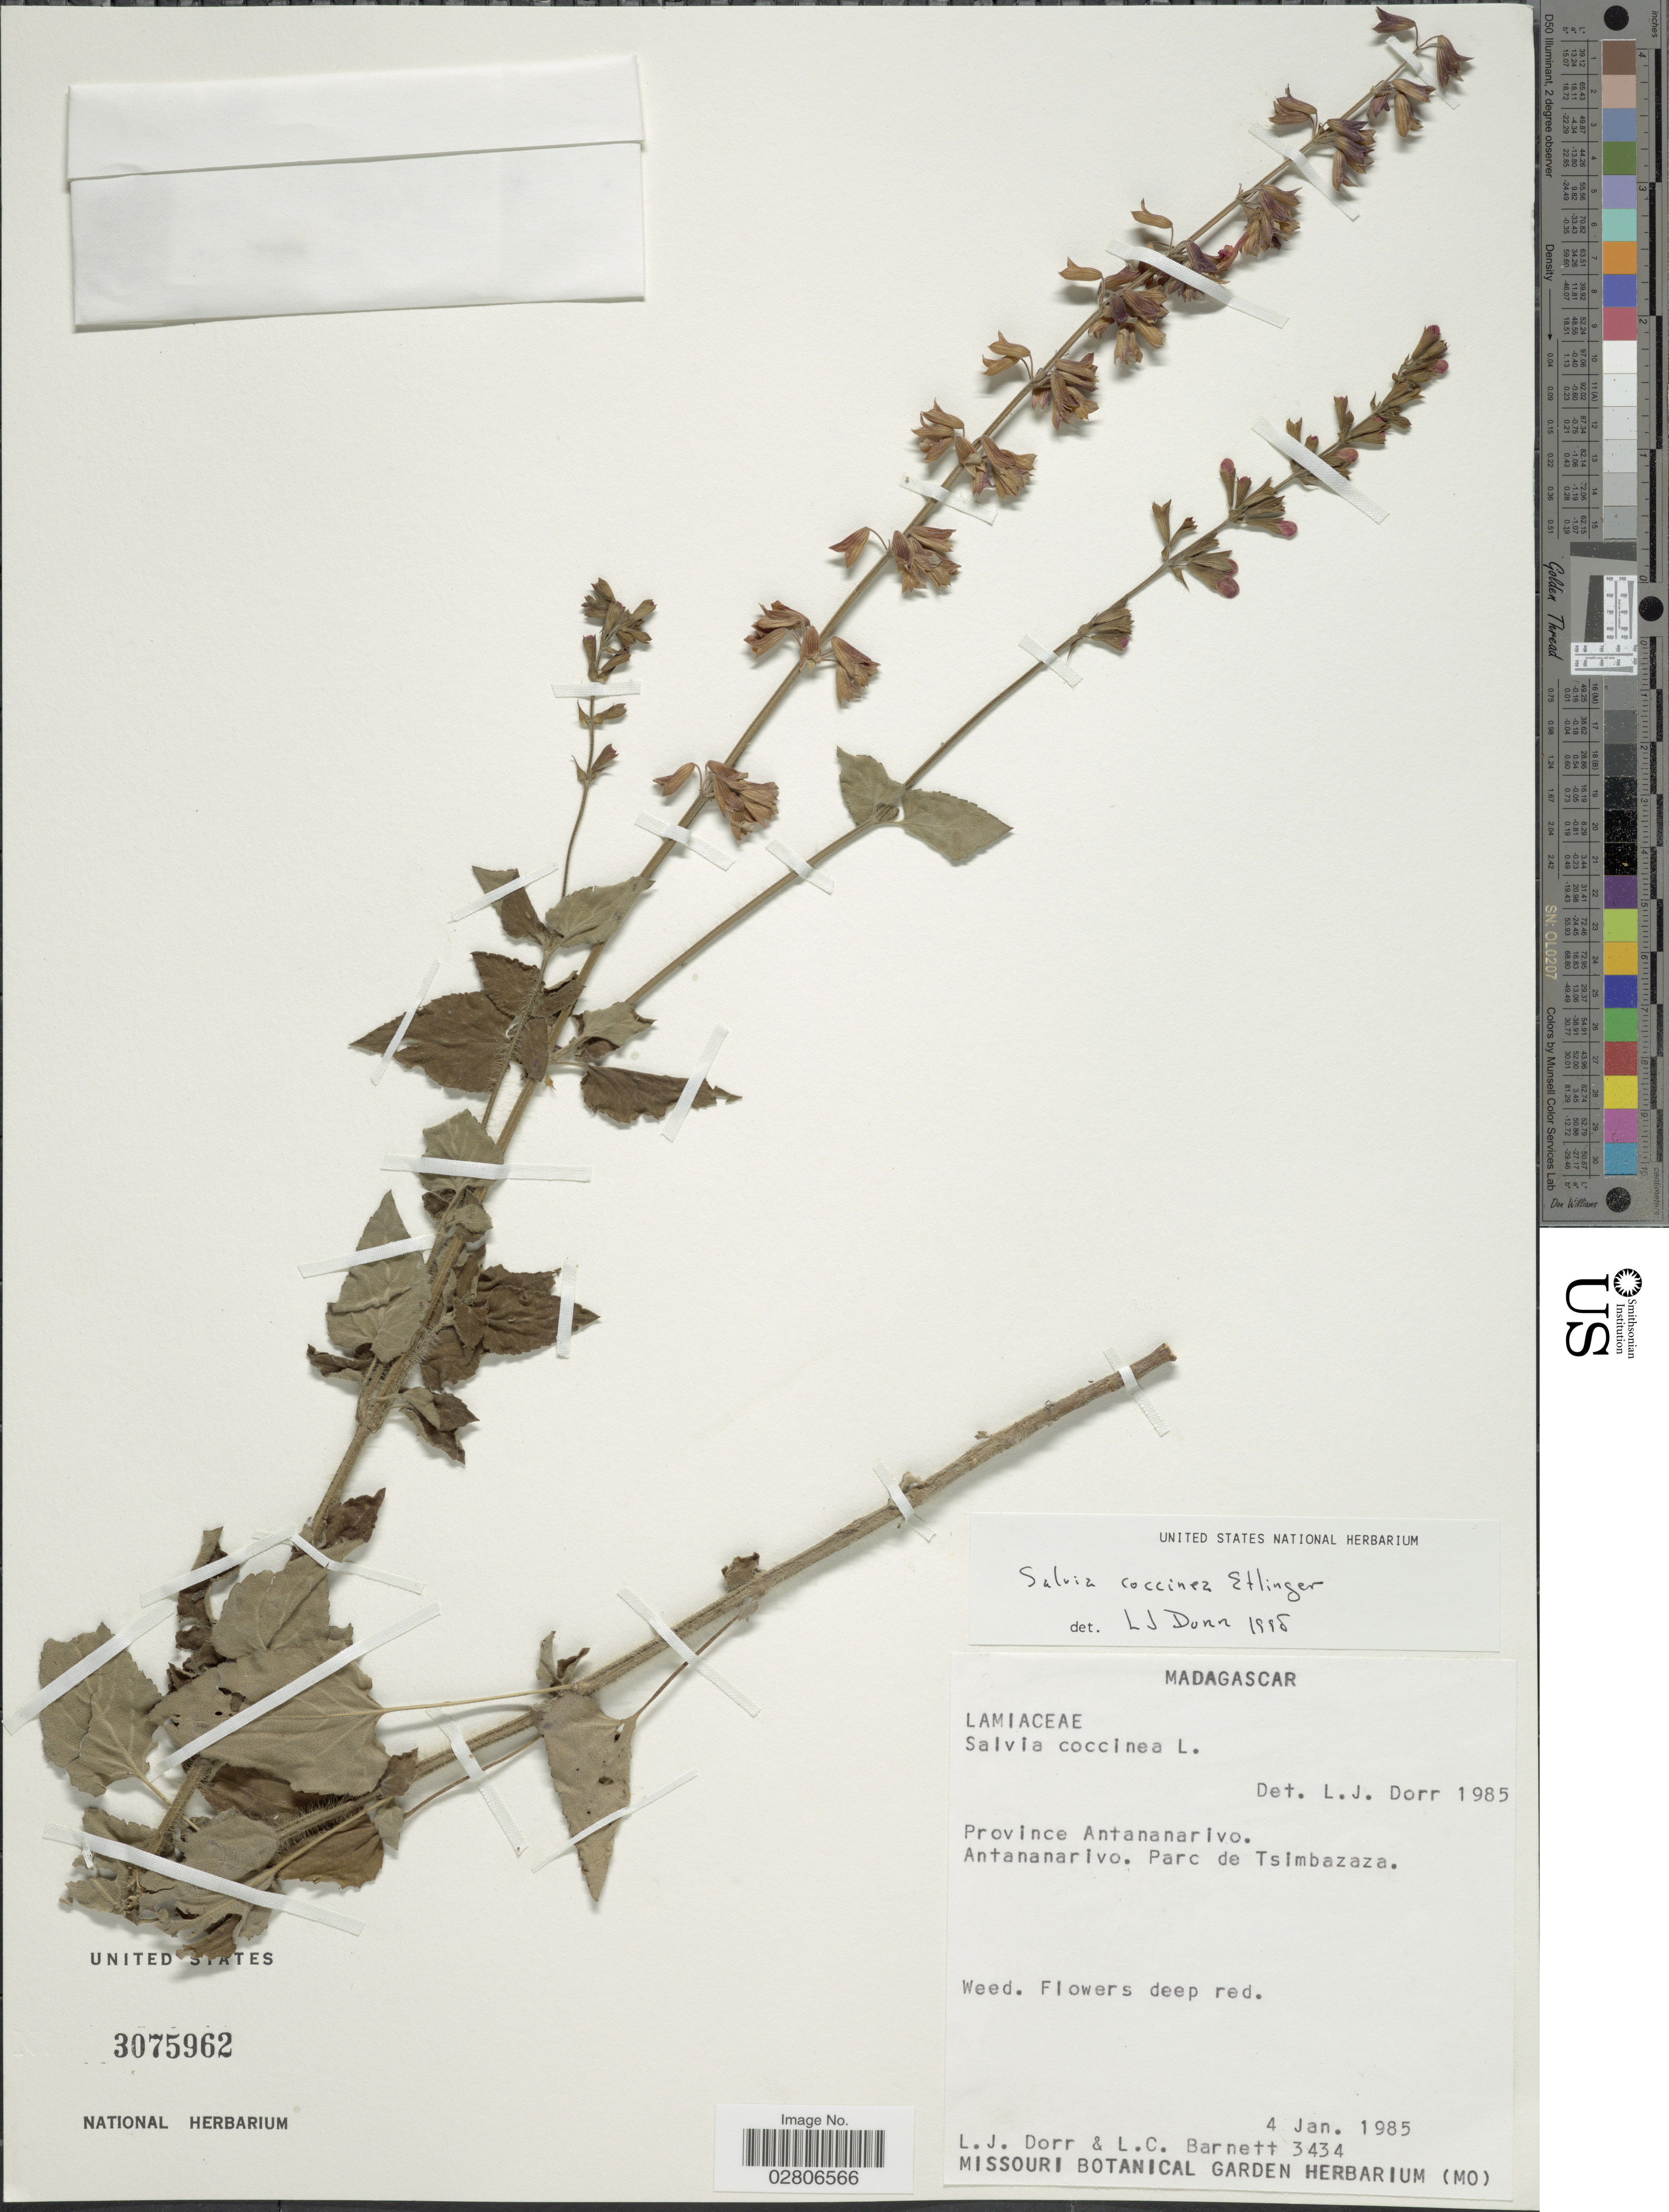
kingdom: Plantae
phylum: Tracheophyta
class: Magnoliopsida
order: Lamiales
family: Lamiaceae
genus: Salvia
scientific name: Salvia coccinea 'Naples Lavender'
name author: L. f. ex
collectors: L. J. Dorr & L. C. Barnett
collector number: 3434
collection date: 1985-01-04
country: Madagascar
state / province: Analamanga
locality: Antananarivo, Parc de Tsimbazaza.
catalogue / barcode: US 3075962